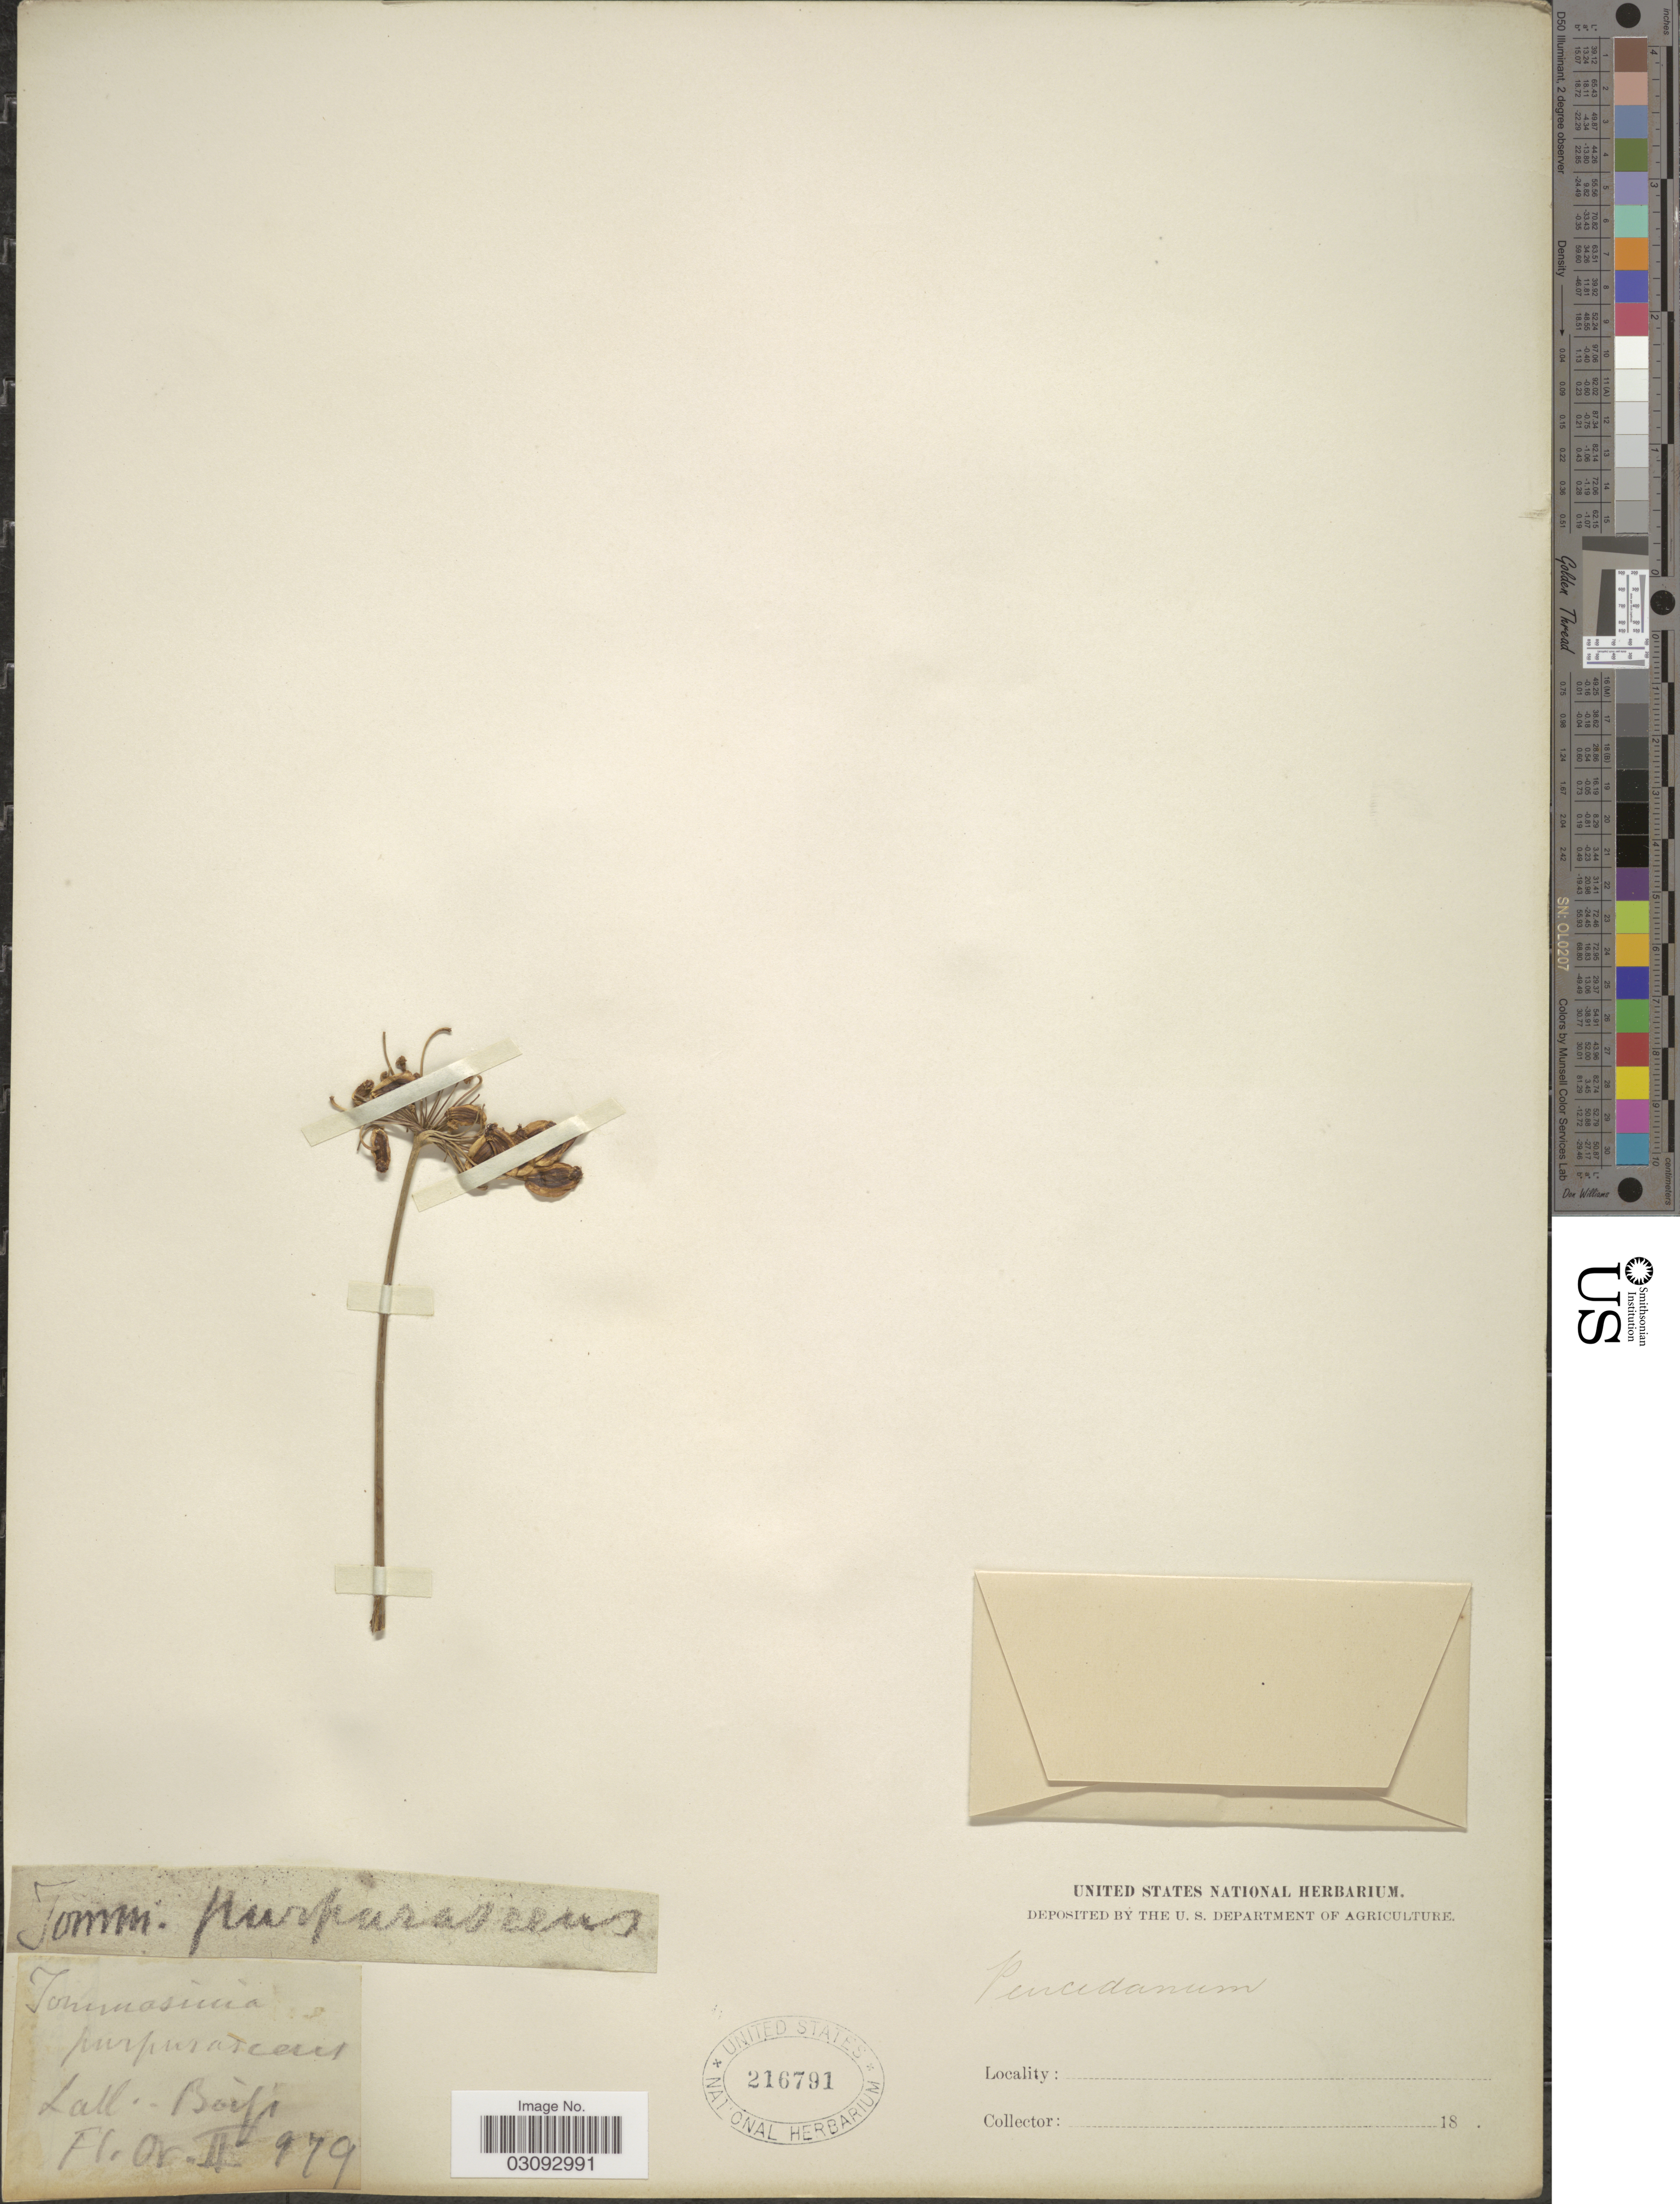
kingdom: Plantae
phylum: Tracheophyta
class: Magnoliopsida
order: Apiales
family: Apiaceae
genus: Peucedanum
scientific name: Peucedanum sp.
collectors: U.S. National Herbarium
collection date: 1979-02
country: Ghana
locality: Lall, Boifi.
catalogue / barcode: US 216791